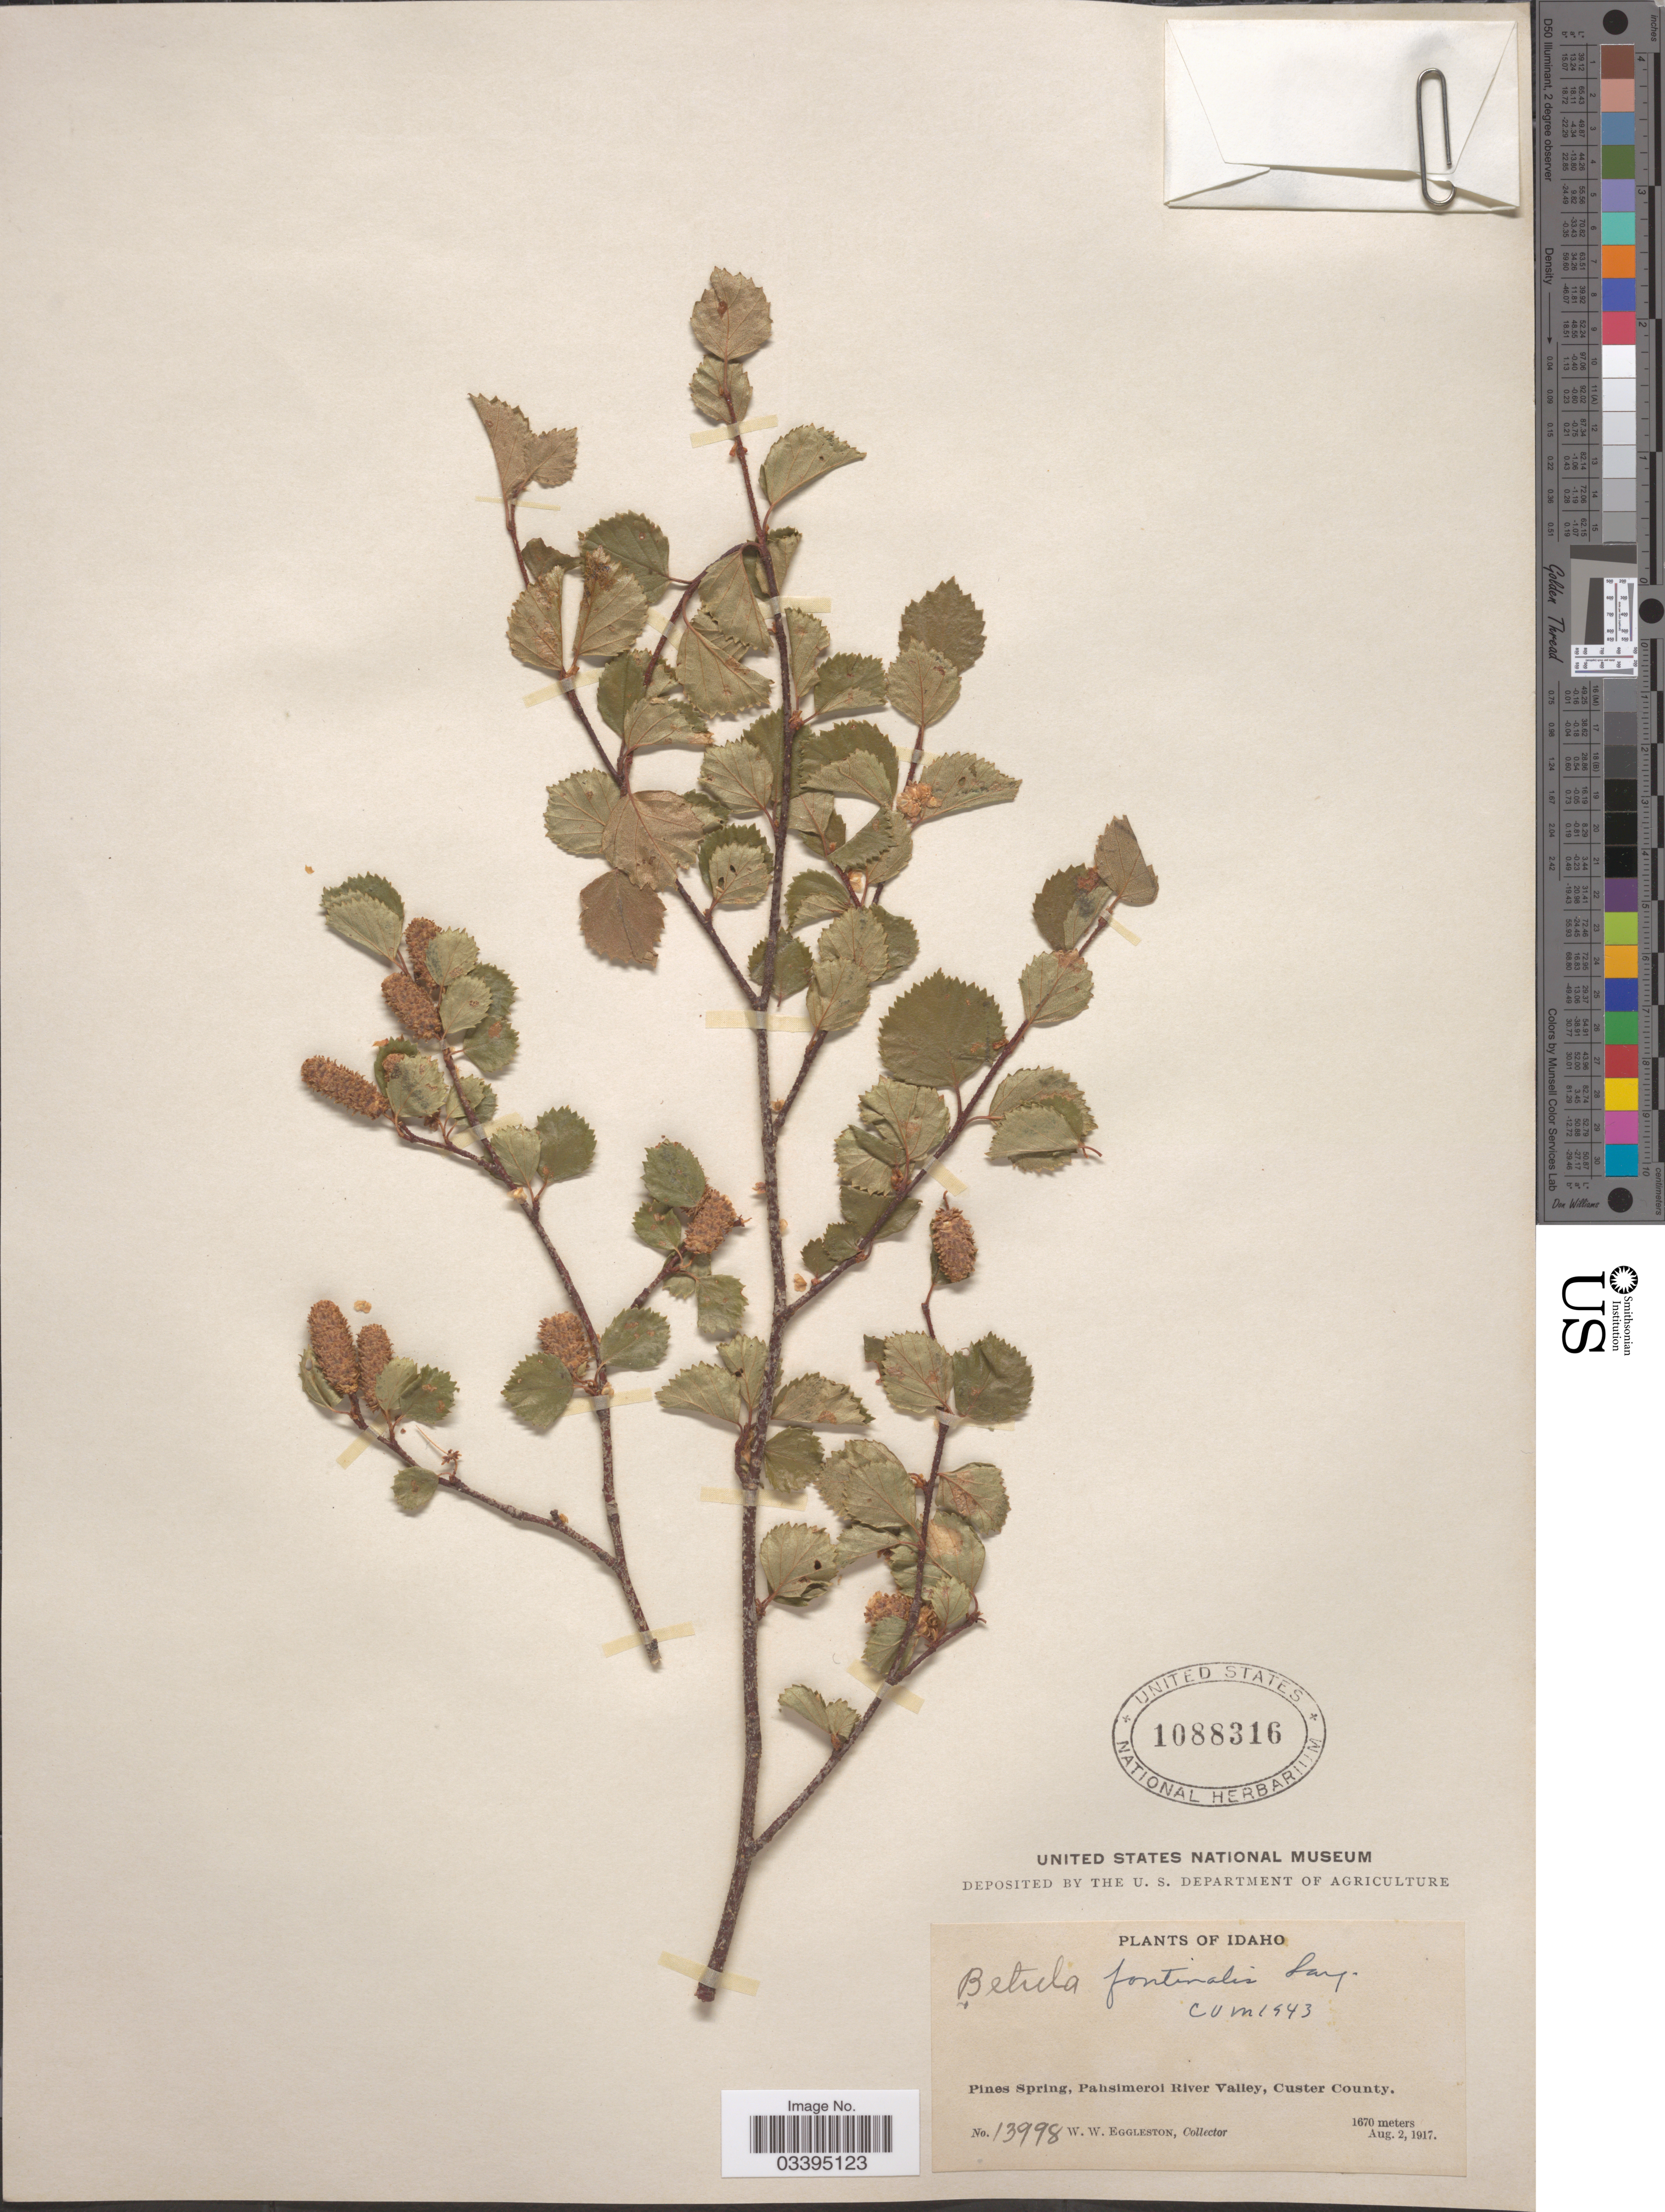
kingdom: Plantae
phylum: Tracheophyta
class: Magnoliopsida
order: Fagales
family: Betulaceae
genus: Betula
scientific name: Betula fontinalis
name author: Sarg.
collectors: W. W. Eggleston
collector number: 13998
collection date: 1917-08-02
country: United States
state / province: Idaho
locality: Pines Spring, Pahsimeroi River Valley, Custer County.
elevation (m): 1670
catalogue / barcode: US 1088316